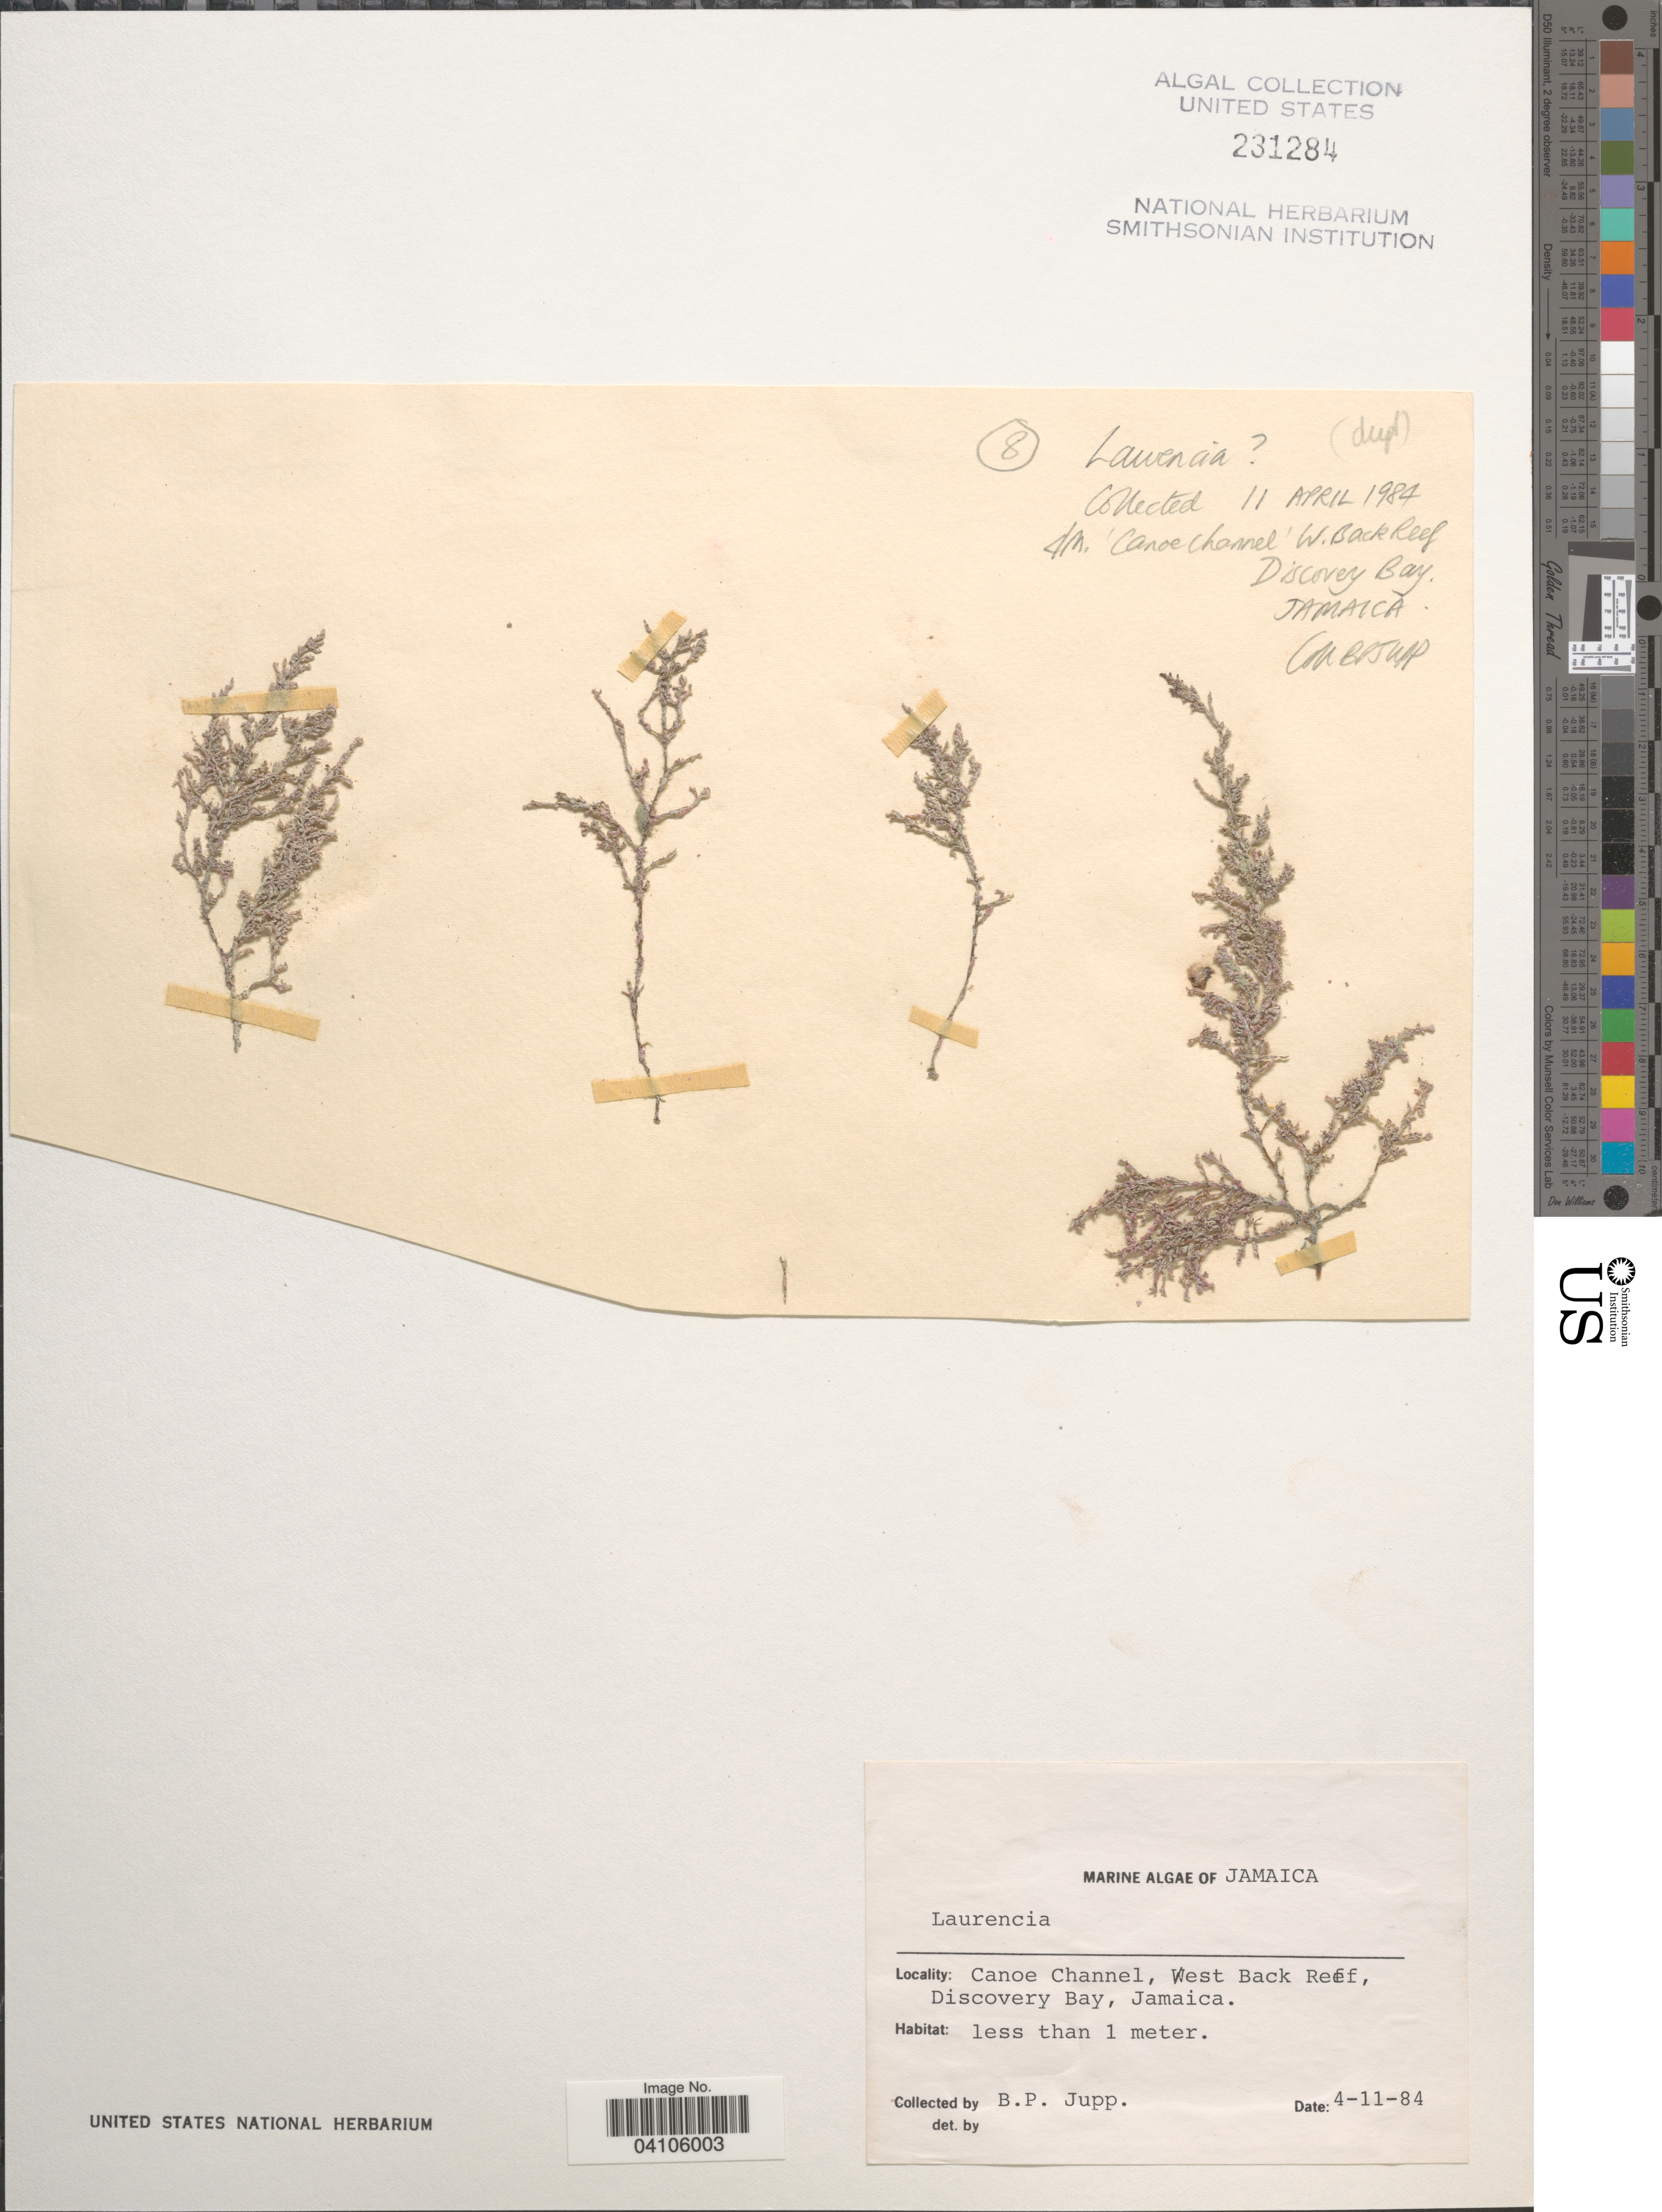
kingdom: Plantae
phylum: Rhodophyta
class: Florideophyceae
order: Ceramiales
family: Rhodomelaceae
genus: Laurencia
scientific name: Laurencia sp.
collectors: B. Jupp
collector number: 8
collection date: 1984-04-11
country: Jamaica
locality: Canoe Channel, West Back Reef, Discovery Bay.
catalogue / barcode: US 231284